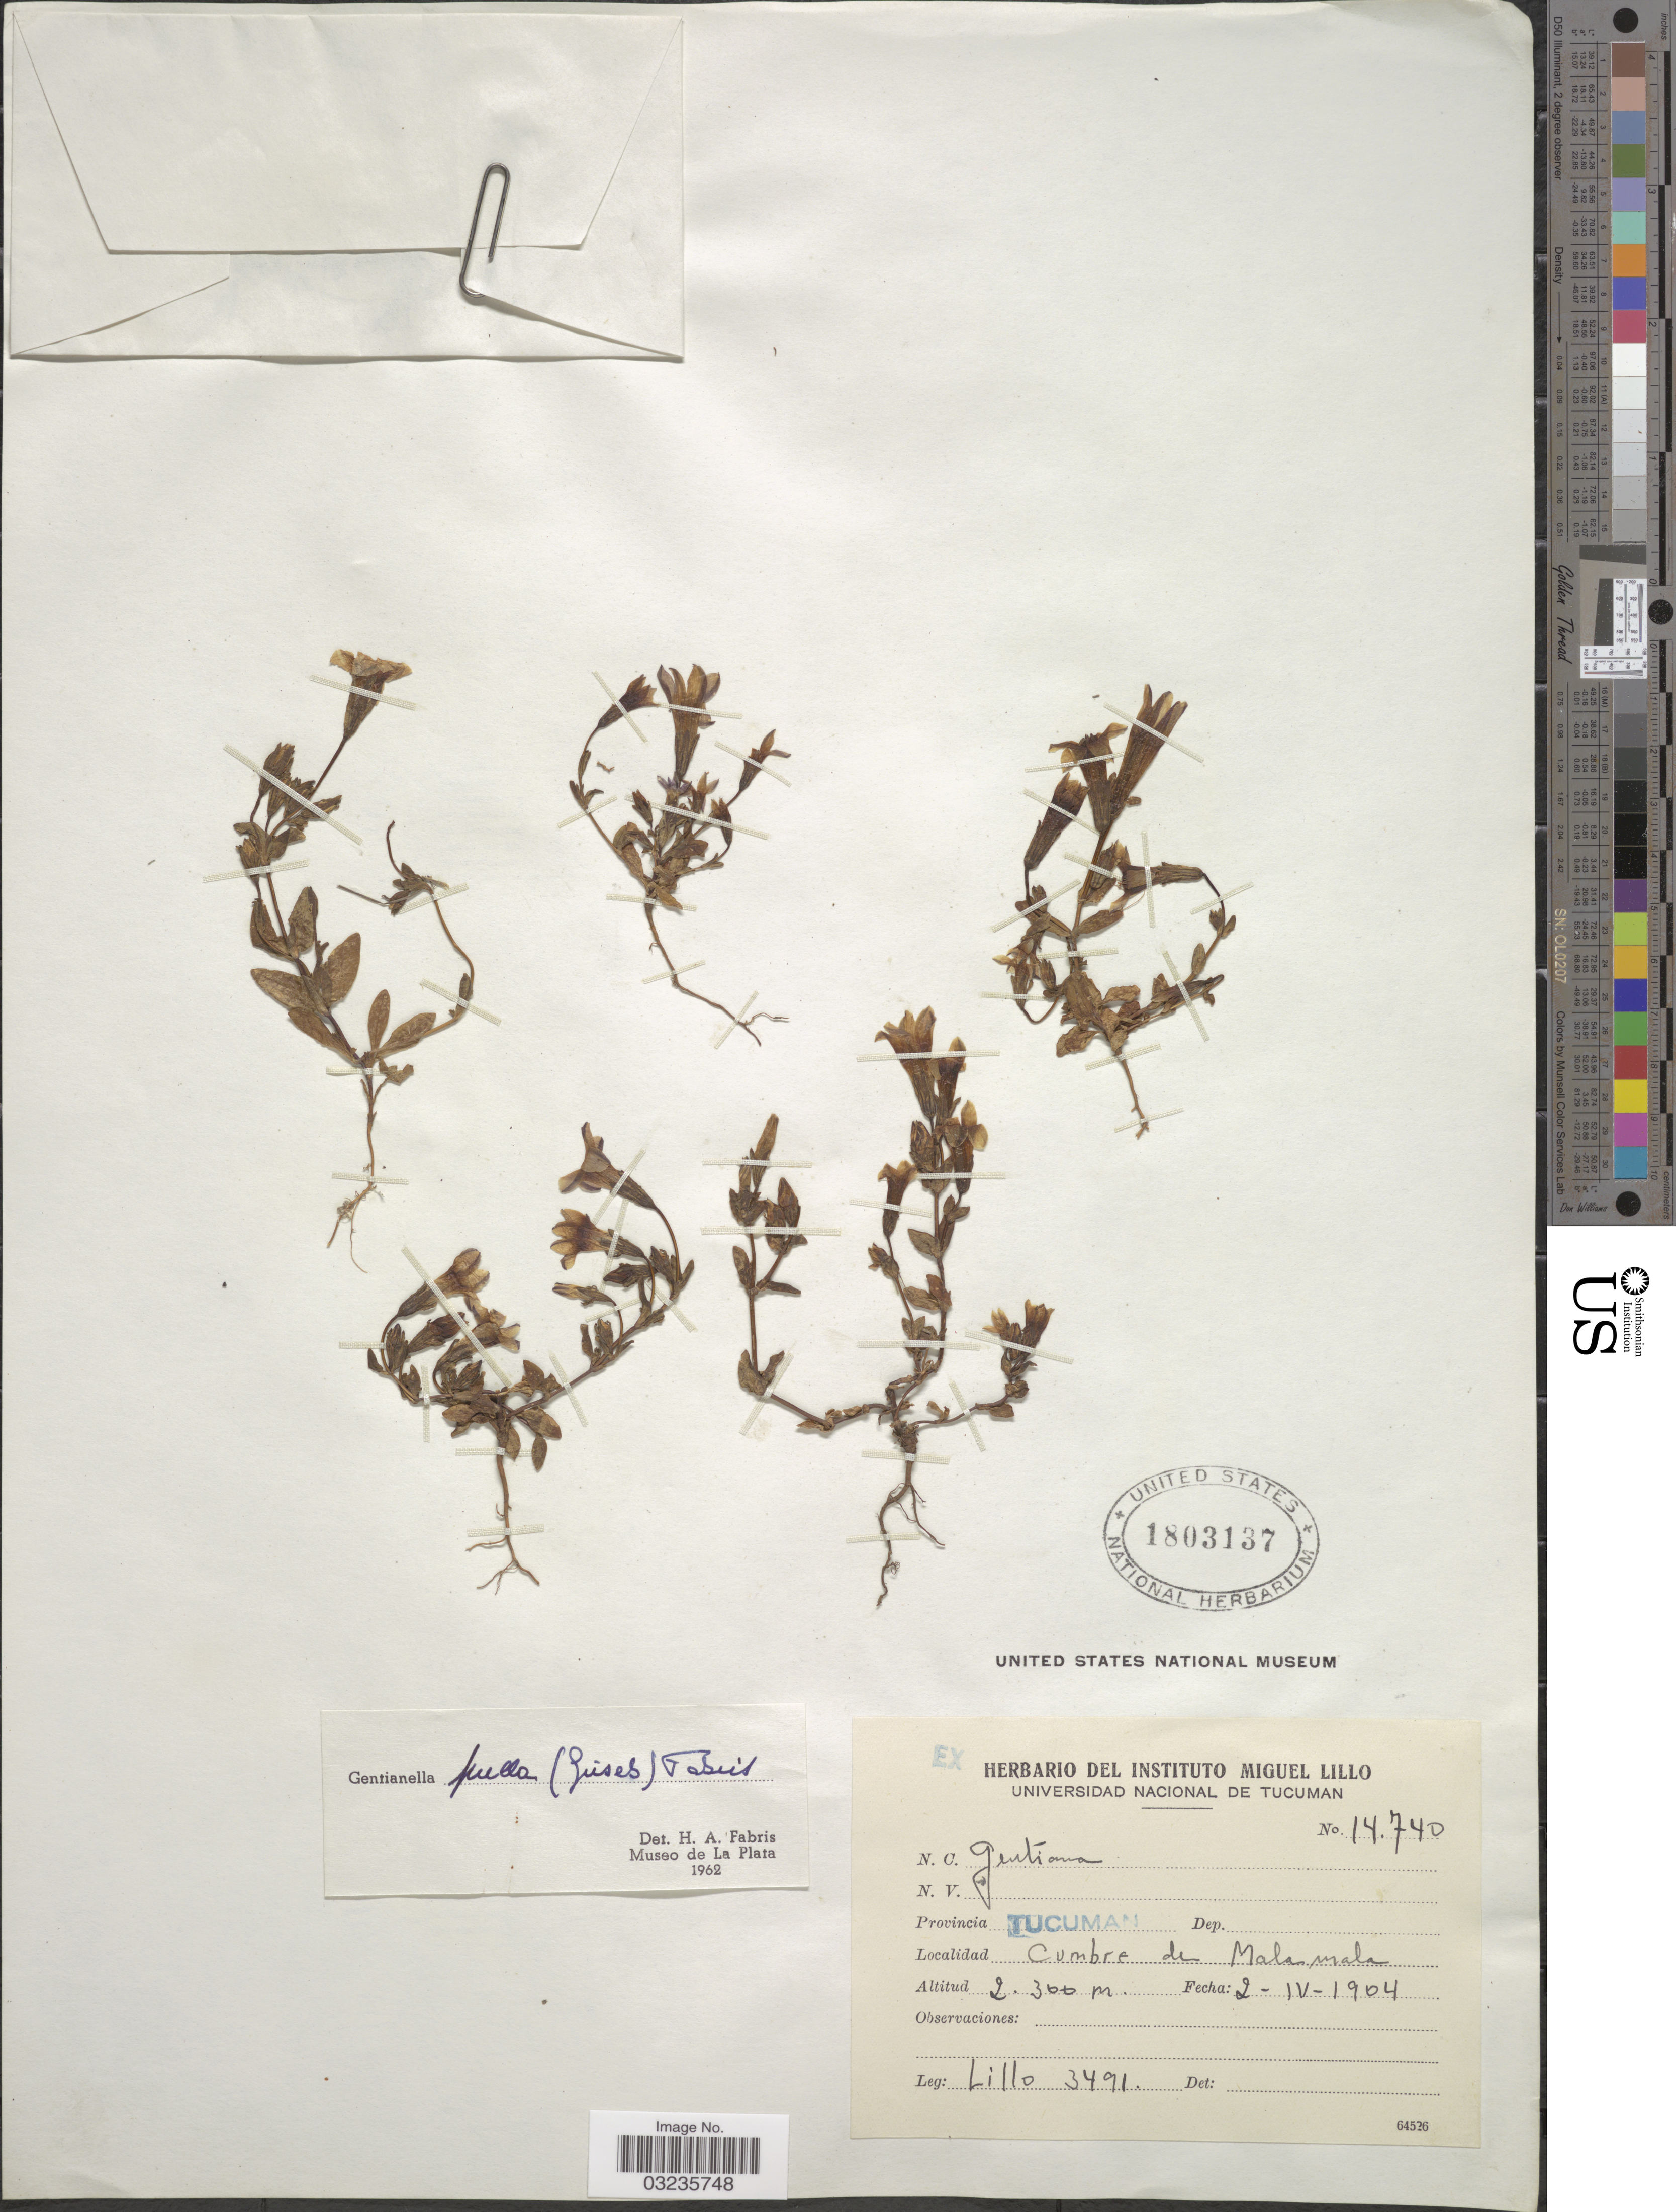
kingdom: Plantae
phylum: Tracheophyta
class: Magnoliopsida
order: Gentianales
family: Gentianaceae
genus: Gentiana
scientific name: Gentiana pulla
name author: Griseb.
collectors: M. Lillo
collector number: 3491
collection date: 1904-04-02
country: Argentina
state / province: Tucuman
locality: Cumbre de Mala mala.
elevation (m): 2300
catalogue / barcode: US 1803137